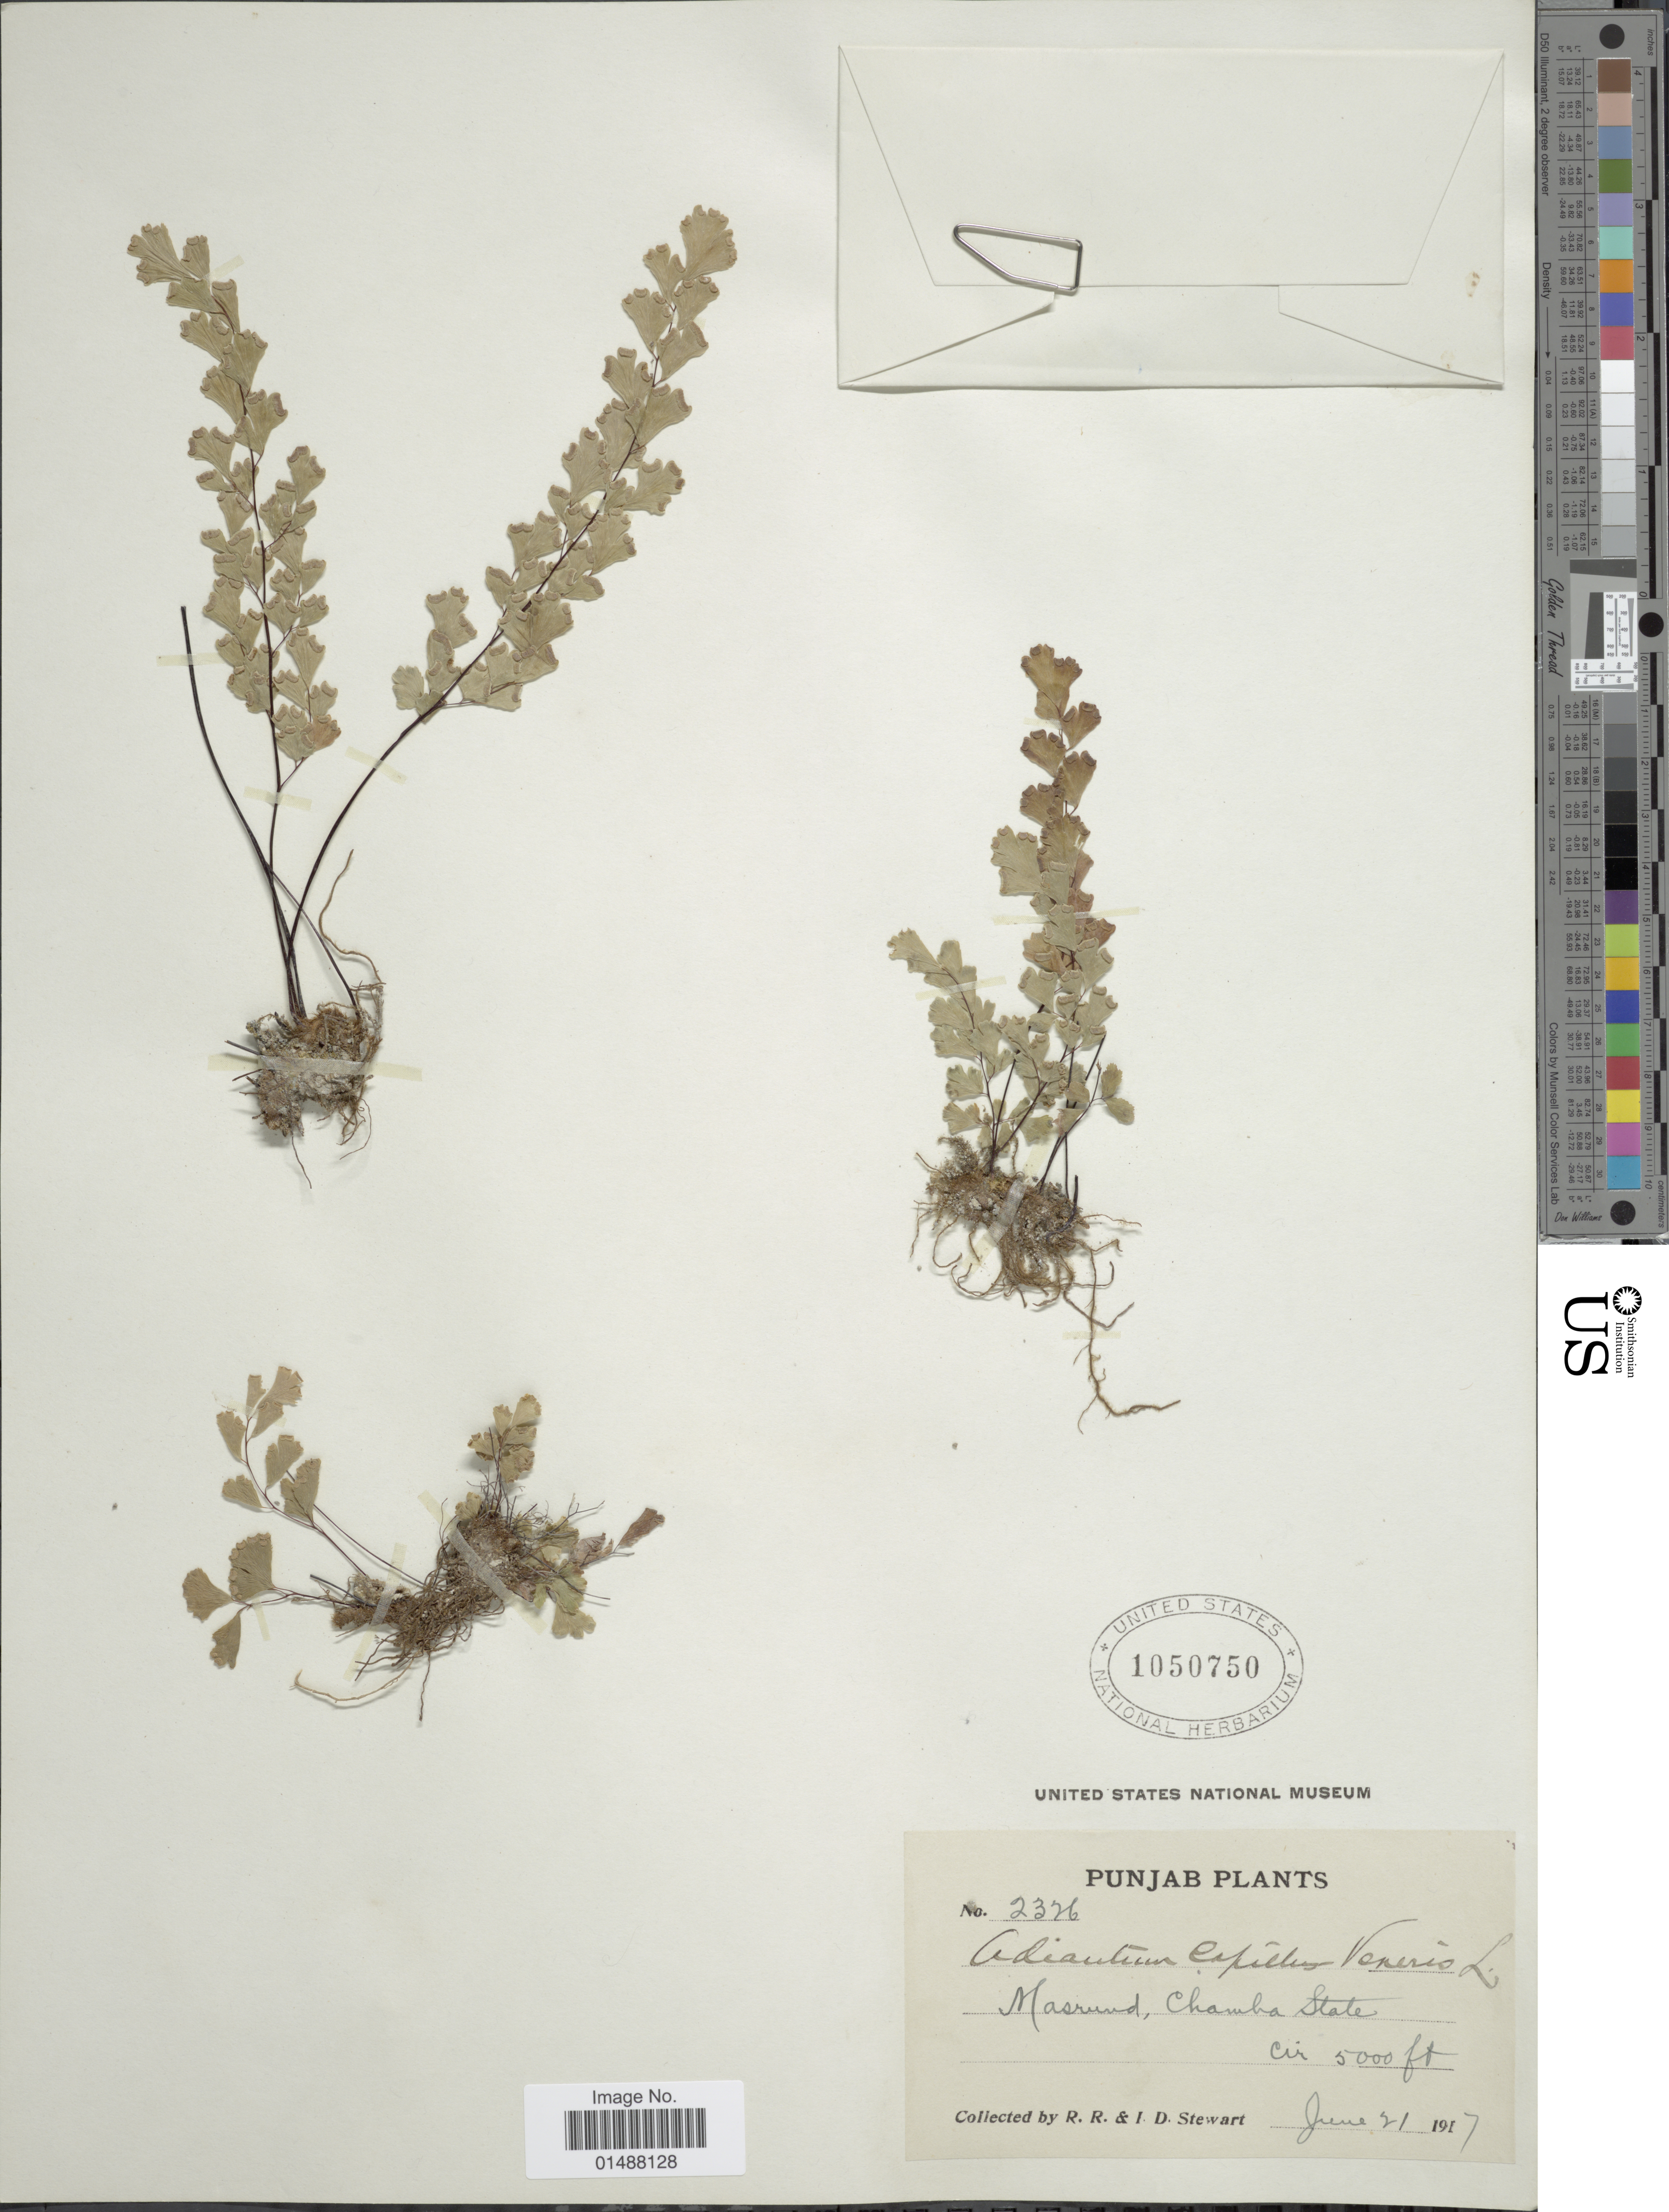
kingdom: Plantae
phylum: Tracheophyta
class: Polypodiopsida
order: Polypodiales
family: Pteridaceae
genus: Adiantum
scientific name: Adiantum capillus-veneris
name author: L.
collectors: R. R. Stewart & I. Stewart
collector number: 2326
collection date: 1917-06-21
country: India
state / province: Himachal Pradesh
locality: Masrund, Chamba State. Pinjab Plants.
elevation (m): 1524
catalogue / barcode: US 1050750